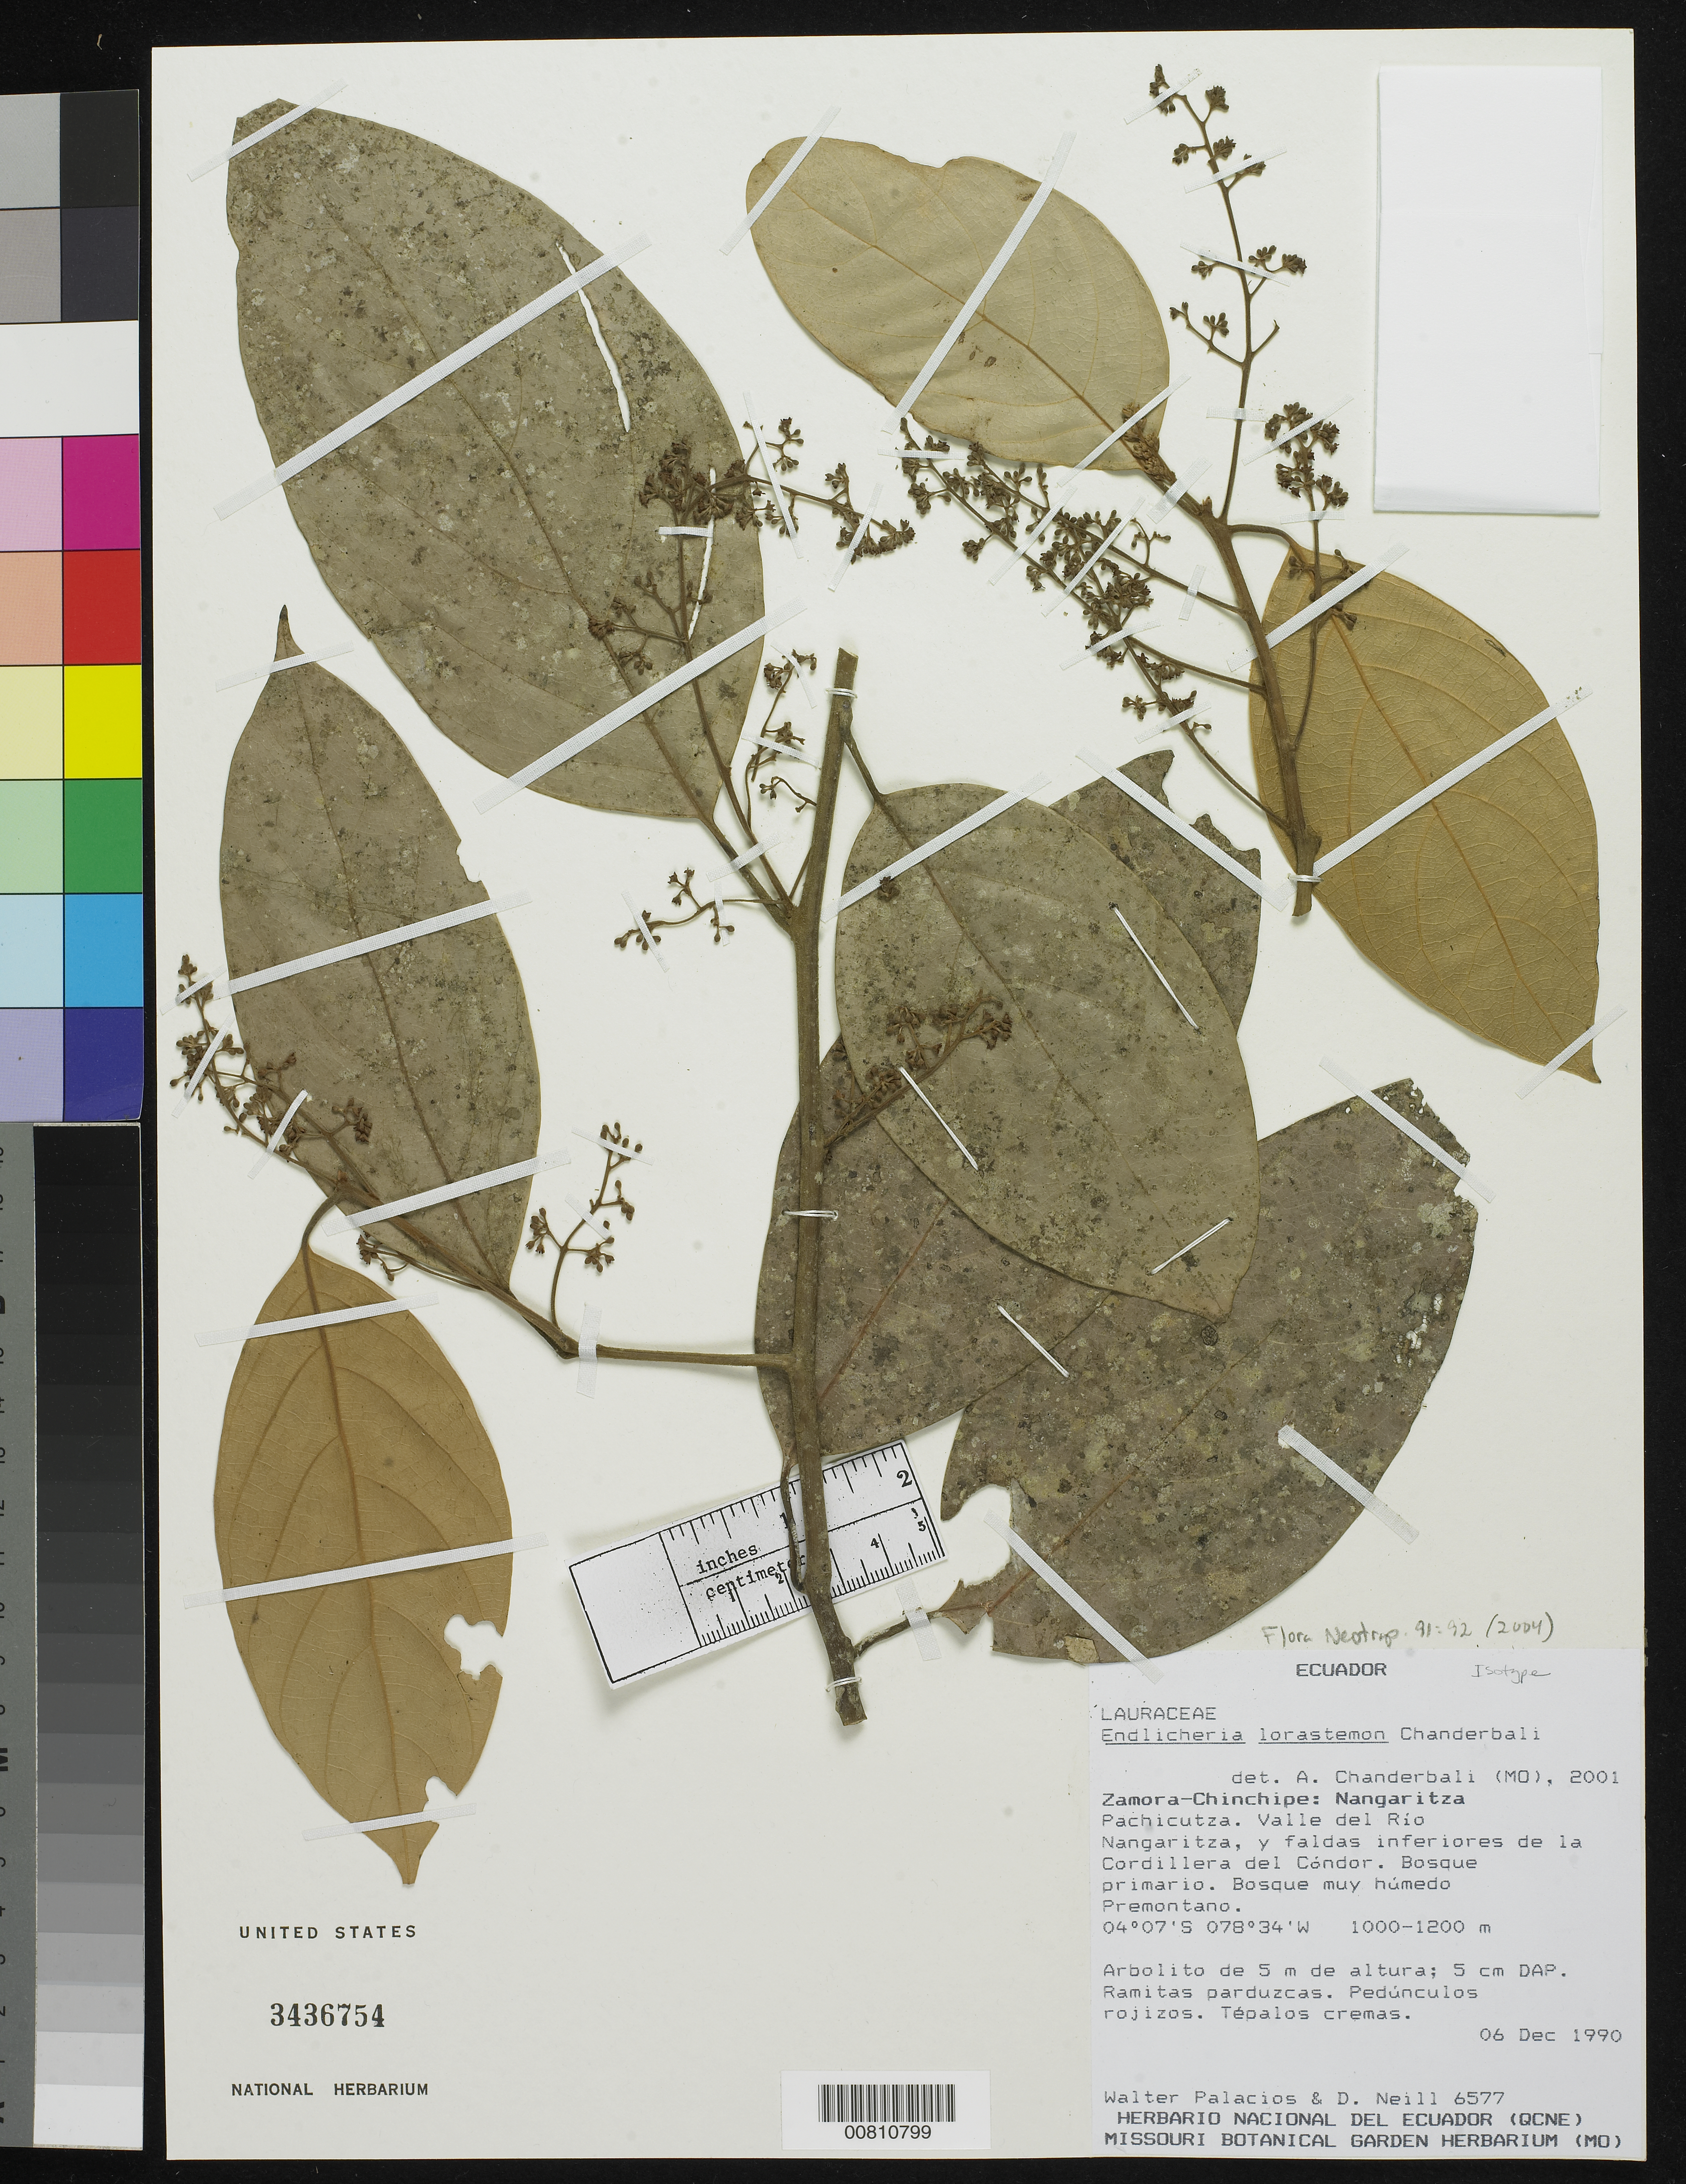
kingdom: Plantae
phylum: Tracheophyta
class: Magnoliopsida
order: Laurales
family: Lauraceae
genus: Endlicheria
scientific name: Endlicheria lorastemon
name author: Chanderb.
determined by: Chanderbali, Andre Shashi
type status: Isotype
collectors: W. Palacios & D. A. Neill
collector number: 6577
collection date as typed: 06 Dec 1990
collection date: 1990-12-06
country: Ecuador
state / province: Zamora-Chinchipe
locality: Zamora-Chinchipe: Nangaritza. Pachicutza, Valle del Rio Nangaritza, y faldas inferiores de la Cordillera del Cóndor.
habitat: Bosque primario, bosque muy húmedo premontano.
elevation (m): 1000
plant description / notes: Holotype at MO.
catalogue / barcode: US 3436754